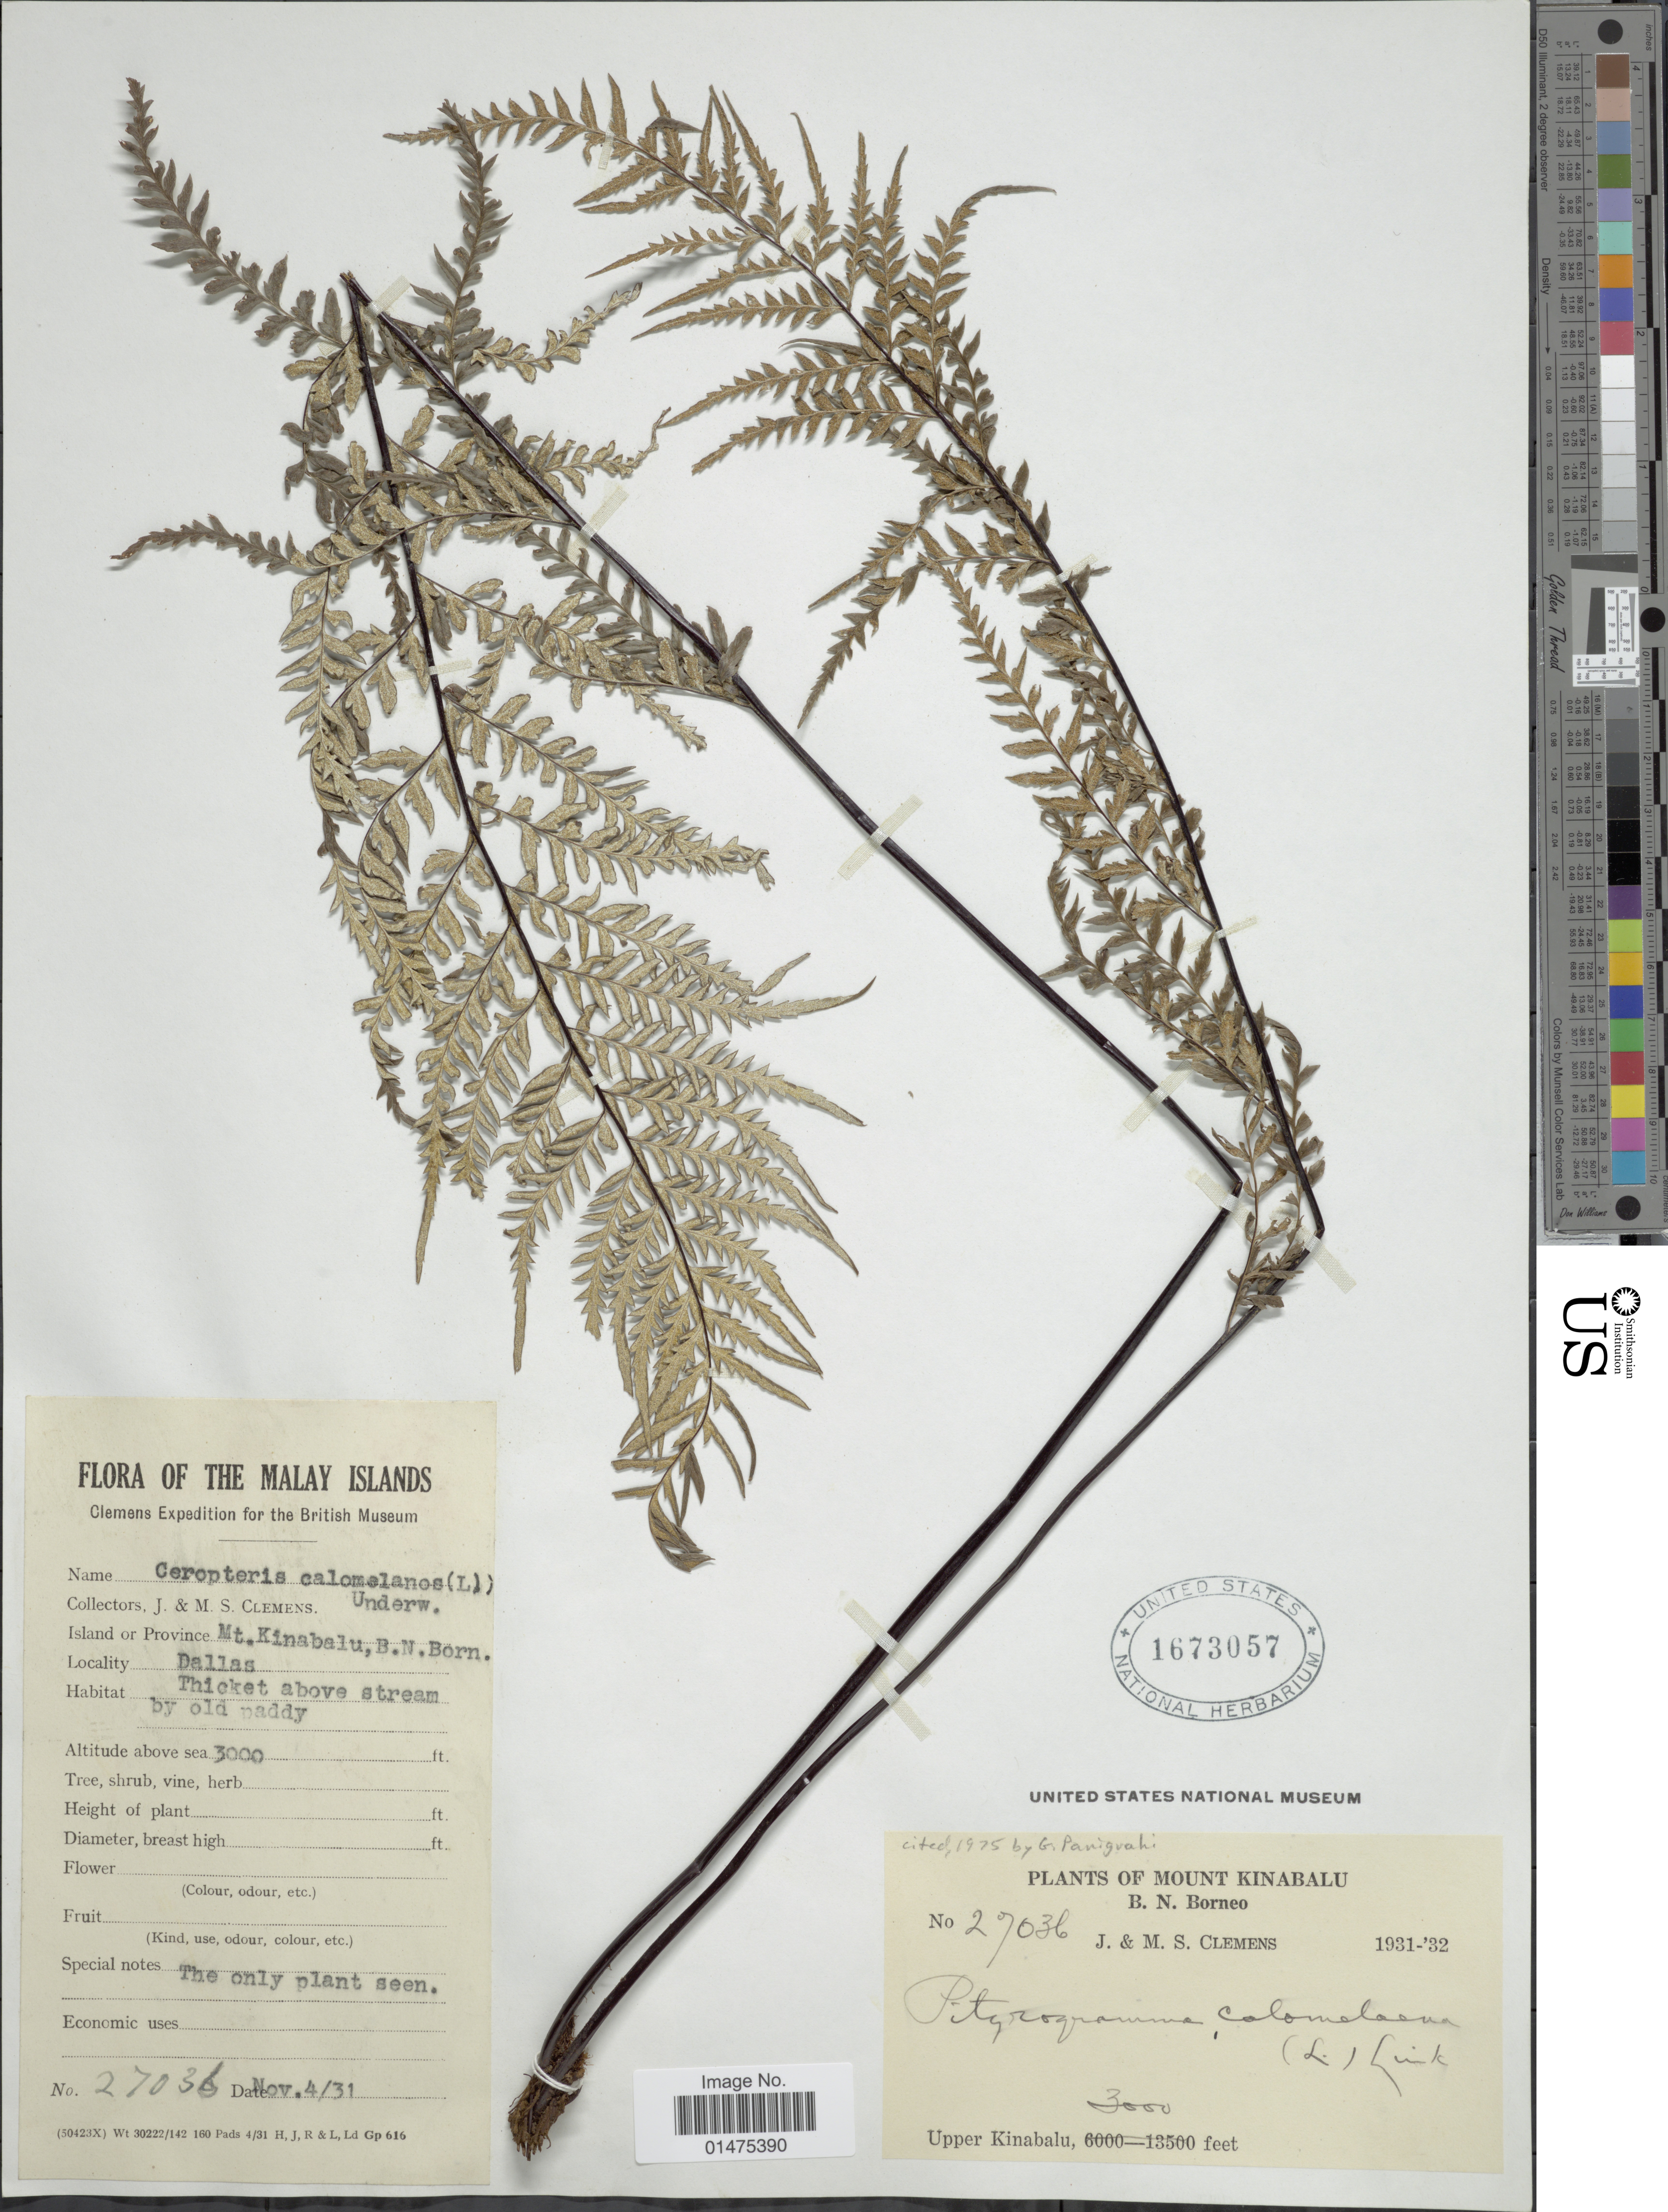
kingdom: Plantae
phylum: Tracheophyta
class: Polypodiopsida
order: Polypodiales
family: Pteridaceae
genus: Pityrogramma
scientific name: Pityrogramma calomelanos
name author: (L.) Link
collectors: J. Clemens & M. S. Clemens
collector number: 27036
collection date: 1931-11-04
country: Malaysia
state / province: Sabah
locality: Mt. Kinabalu, B.N Borneo, Dallas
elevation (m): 914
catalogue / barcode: US 1673057